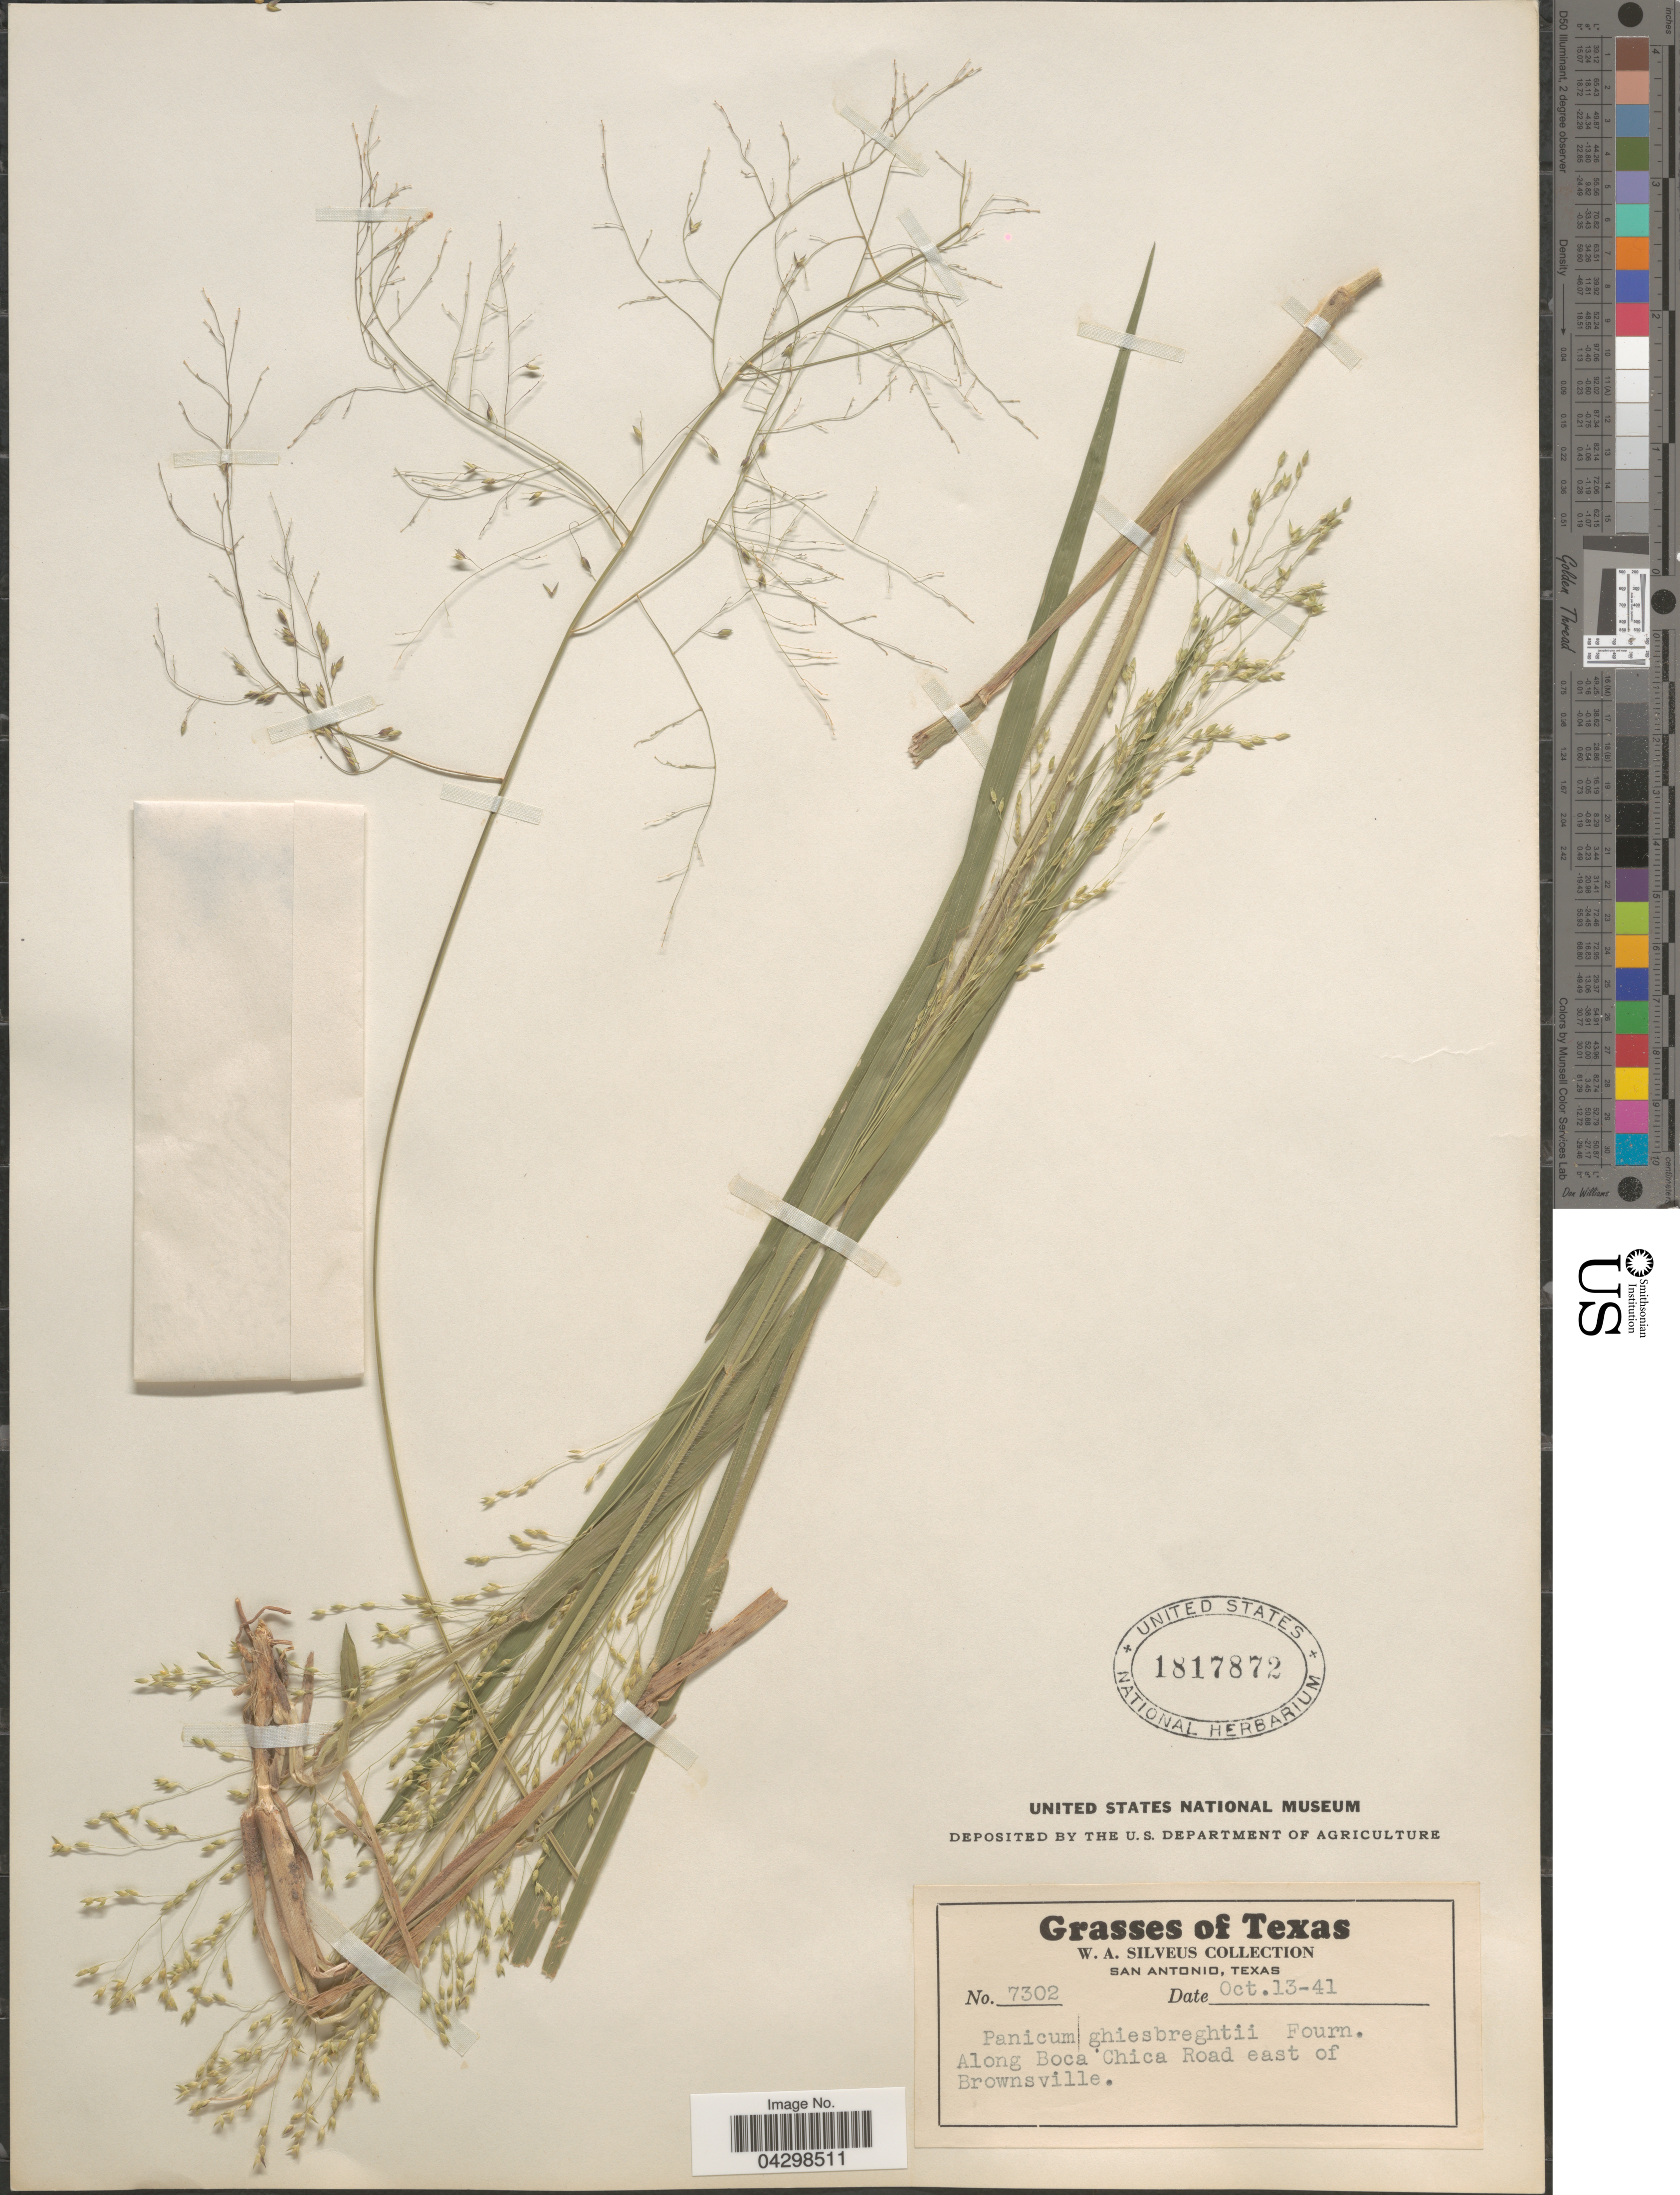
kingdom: Plantae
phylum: Tracheophyta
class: Liliopsida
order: Poales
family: Poaceae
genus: Panicum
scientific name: Panicum ghiesbreghtii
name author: E. Fourn.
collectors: W. Silveus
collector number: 7302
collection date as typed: Transcribed d/m/y: 13/10/41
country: United States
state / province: Texas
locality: Along Boca Chica Road east of Brownsville.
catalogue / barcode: US 1817872